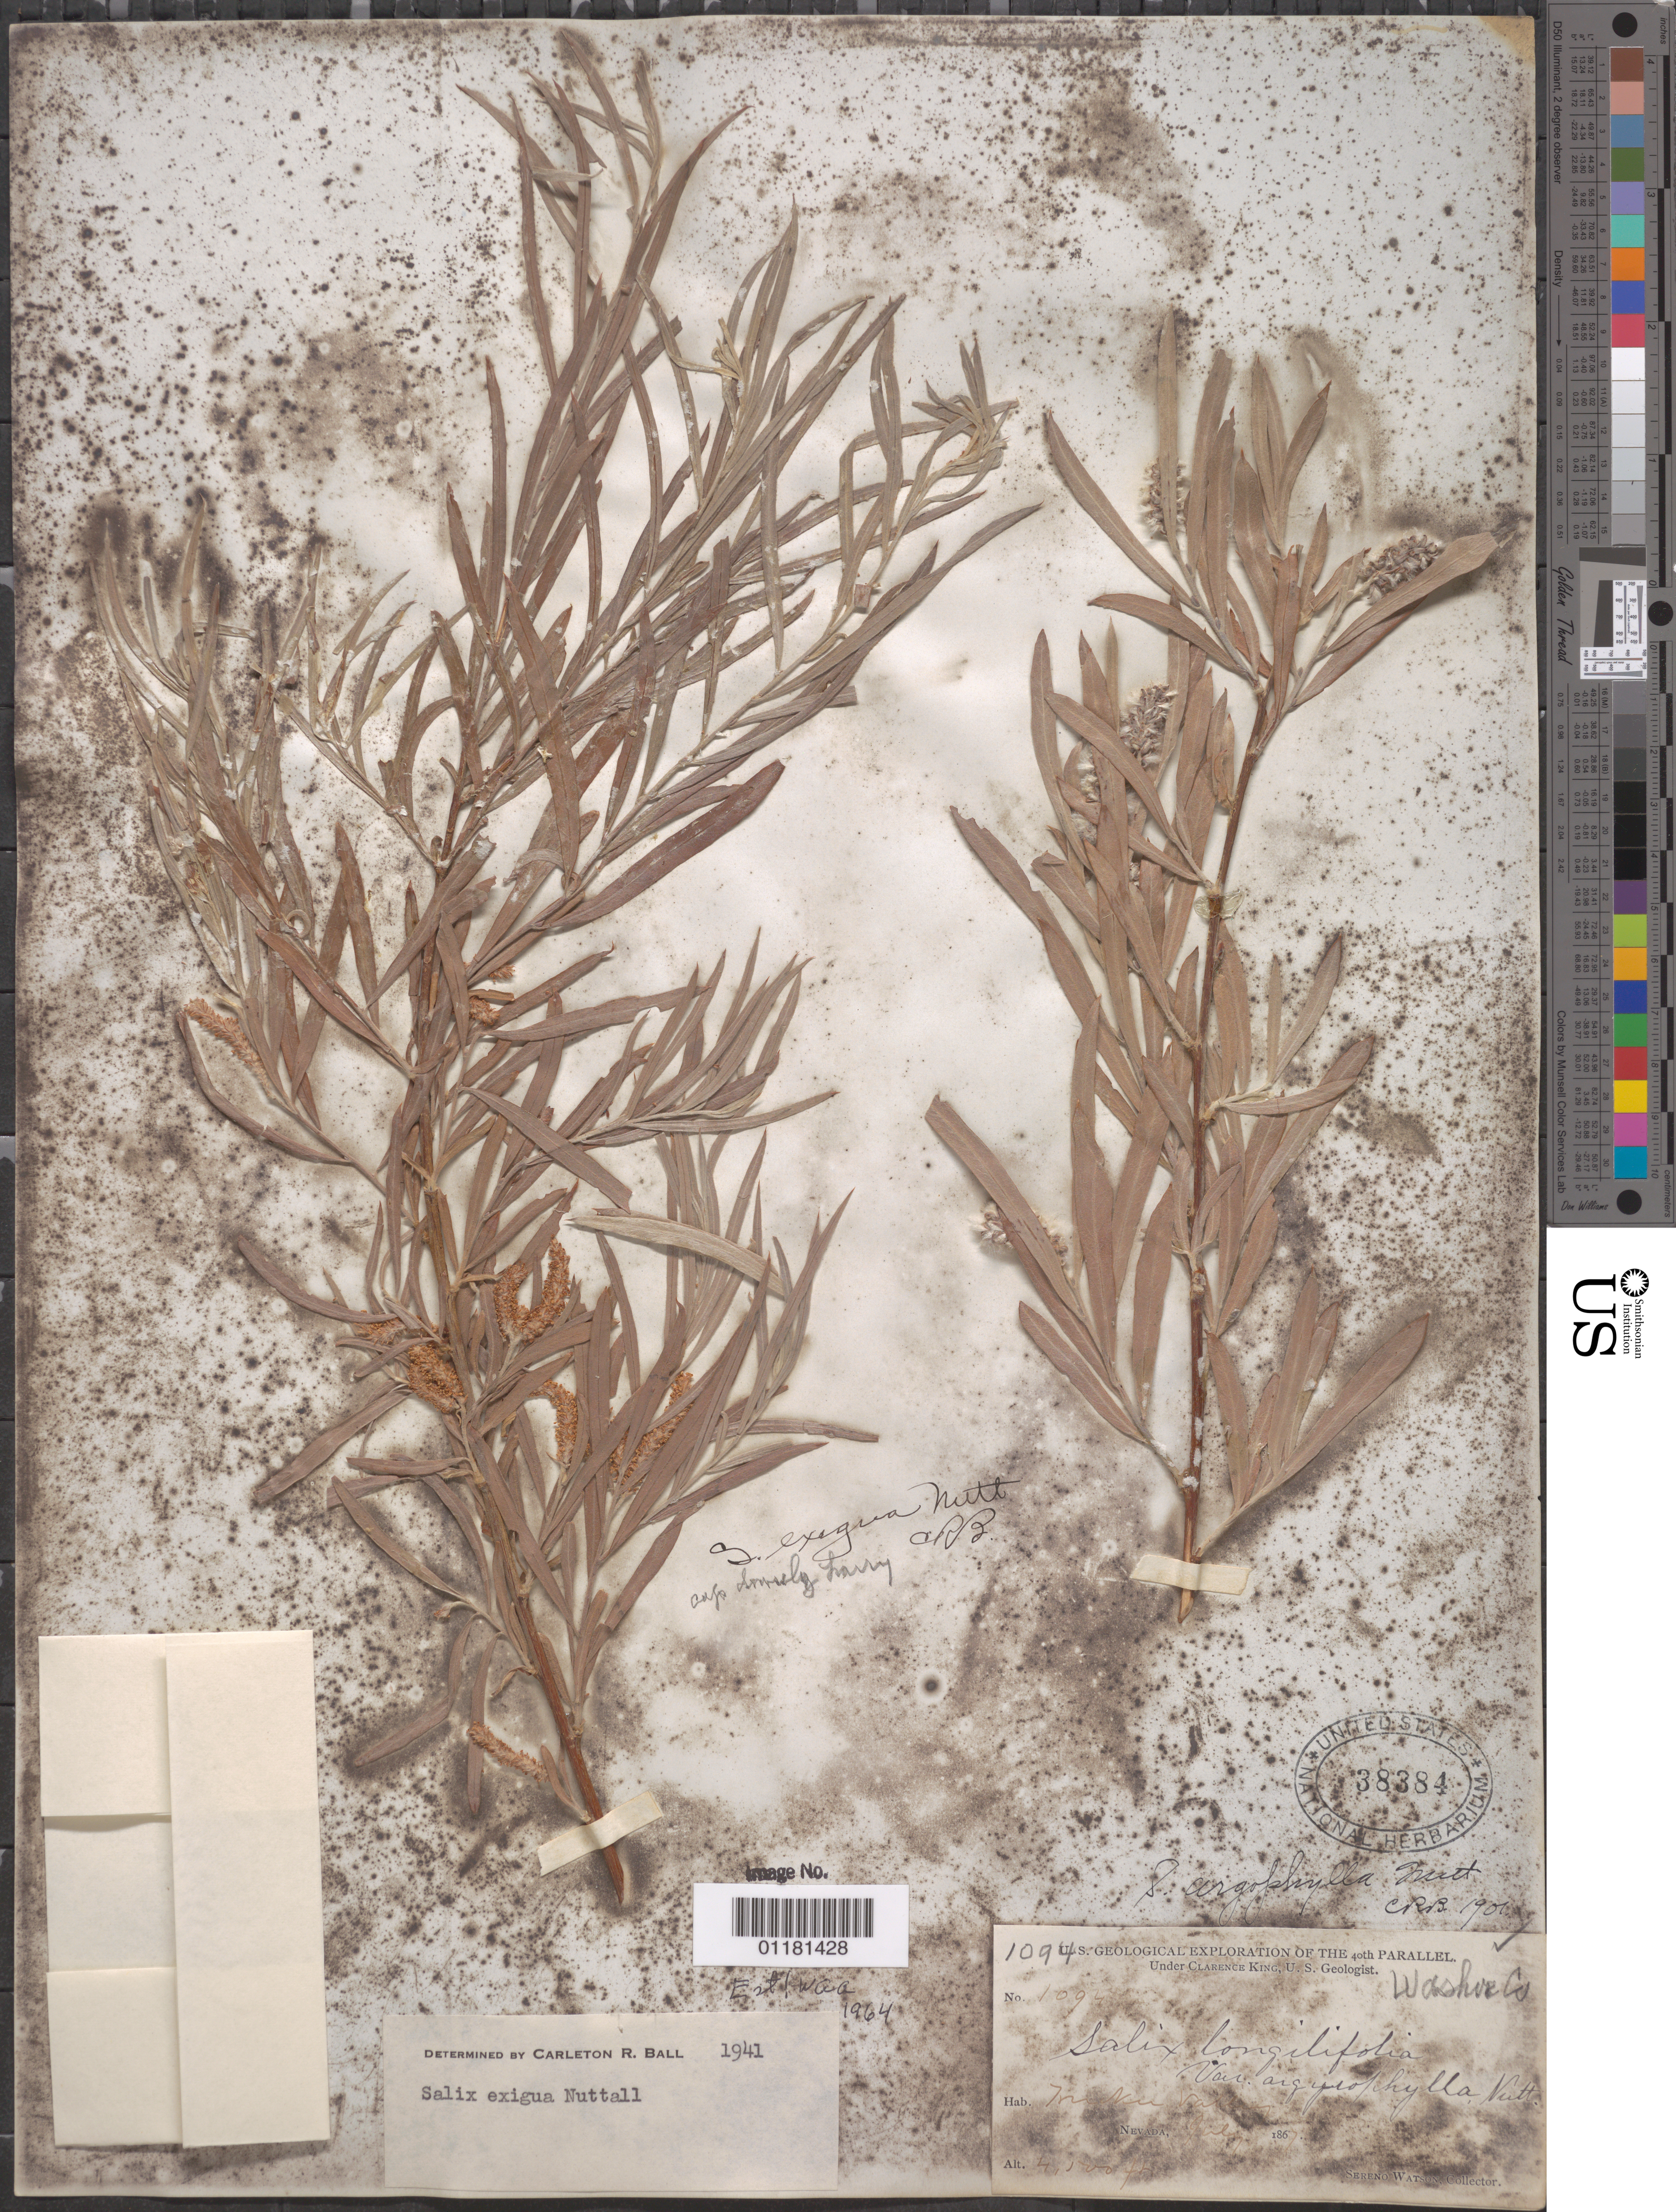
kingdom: Plantae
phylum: Tracheophyta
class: Magnoliopsida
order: Malpighiales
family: Salicaceae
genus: Salix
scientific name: Salix exigua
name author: Nutt.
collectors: S. Watson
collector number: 1094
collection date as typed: Jul 1867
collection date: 1867-07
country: United States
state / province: Nevada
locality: Truckee Valley.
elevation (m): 1372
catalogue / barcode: US 38384